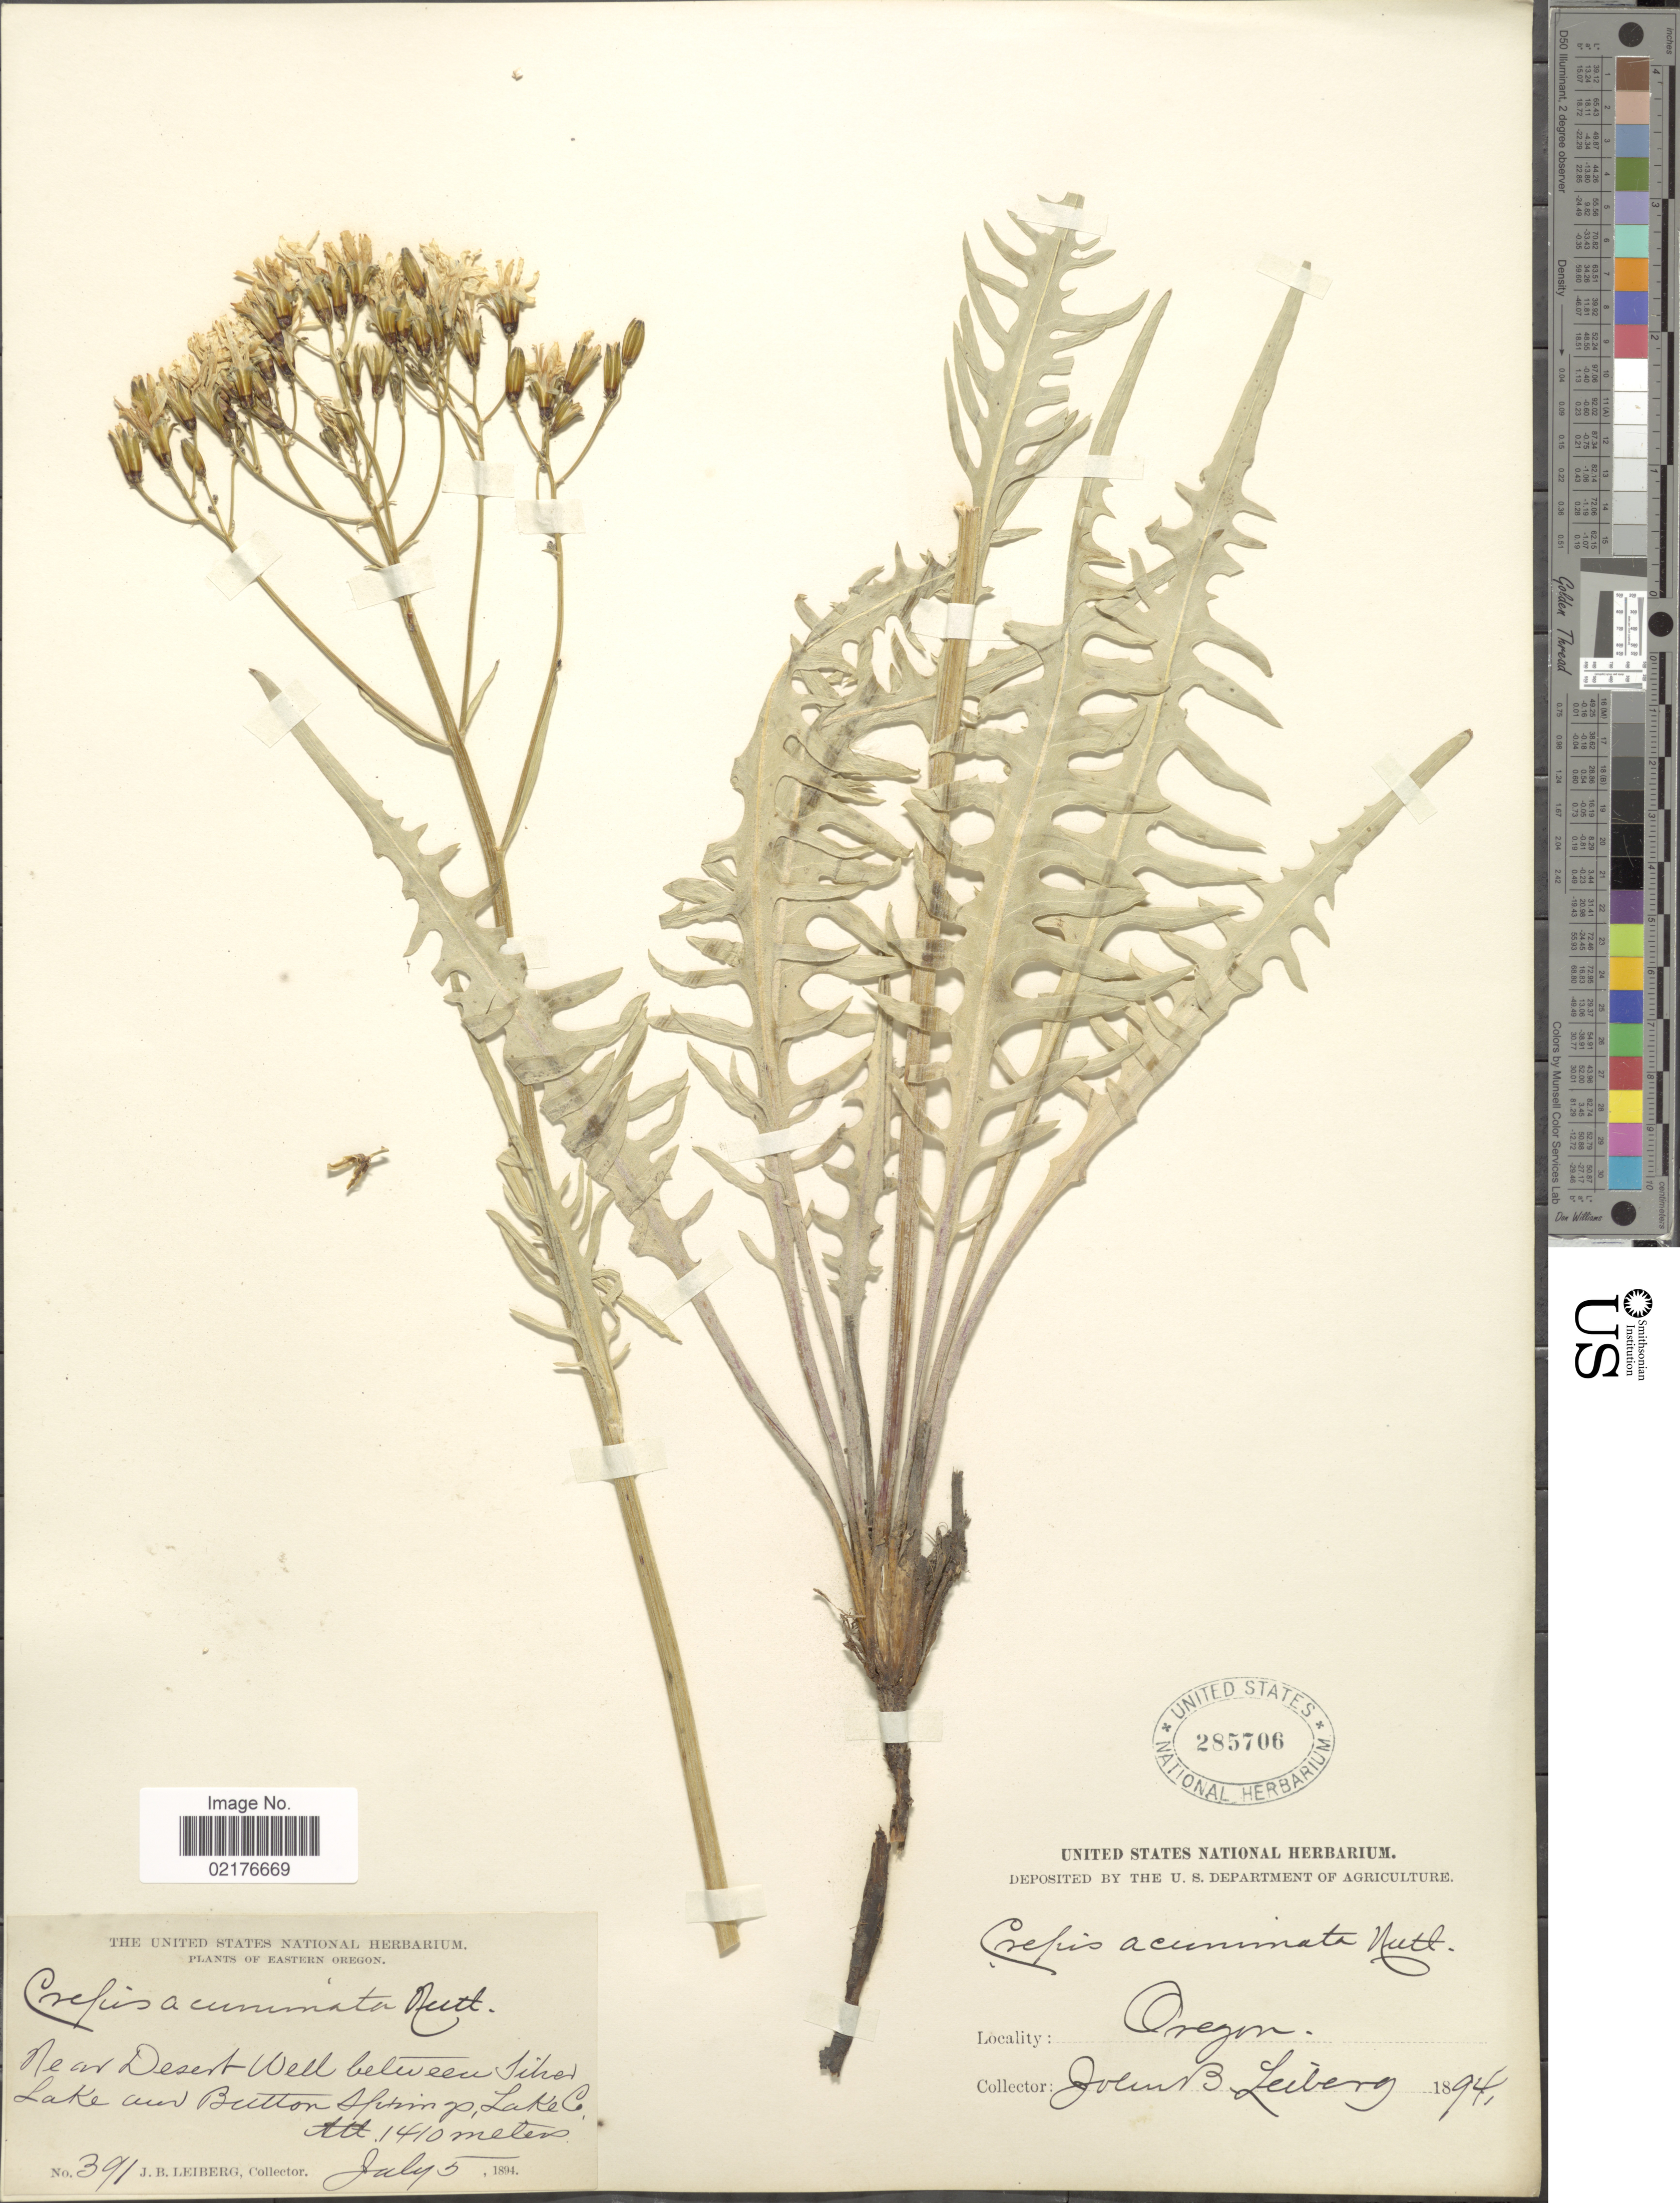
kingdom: Plantae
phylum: Tracheophyta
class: Magnoliopsida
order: Asterales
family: Asteraceae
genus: Crepis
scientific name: Crepis acuminata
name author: Nutt.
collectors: J. B. Leiberg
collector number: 391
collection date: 1894-07-05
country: United States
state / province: Oregon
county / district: Lake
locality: Eastern Oregon, Near Desert Well between Siher Lake and Button Springs, Lake Co.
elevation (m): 1410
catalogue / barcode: US 285706